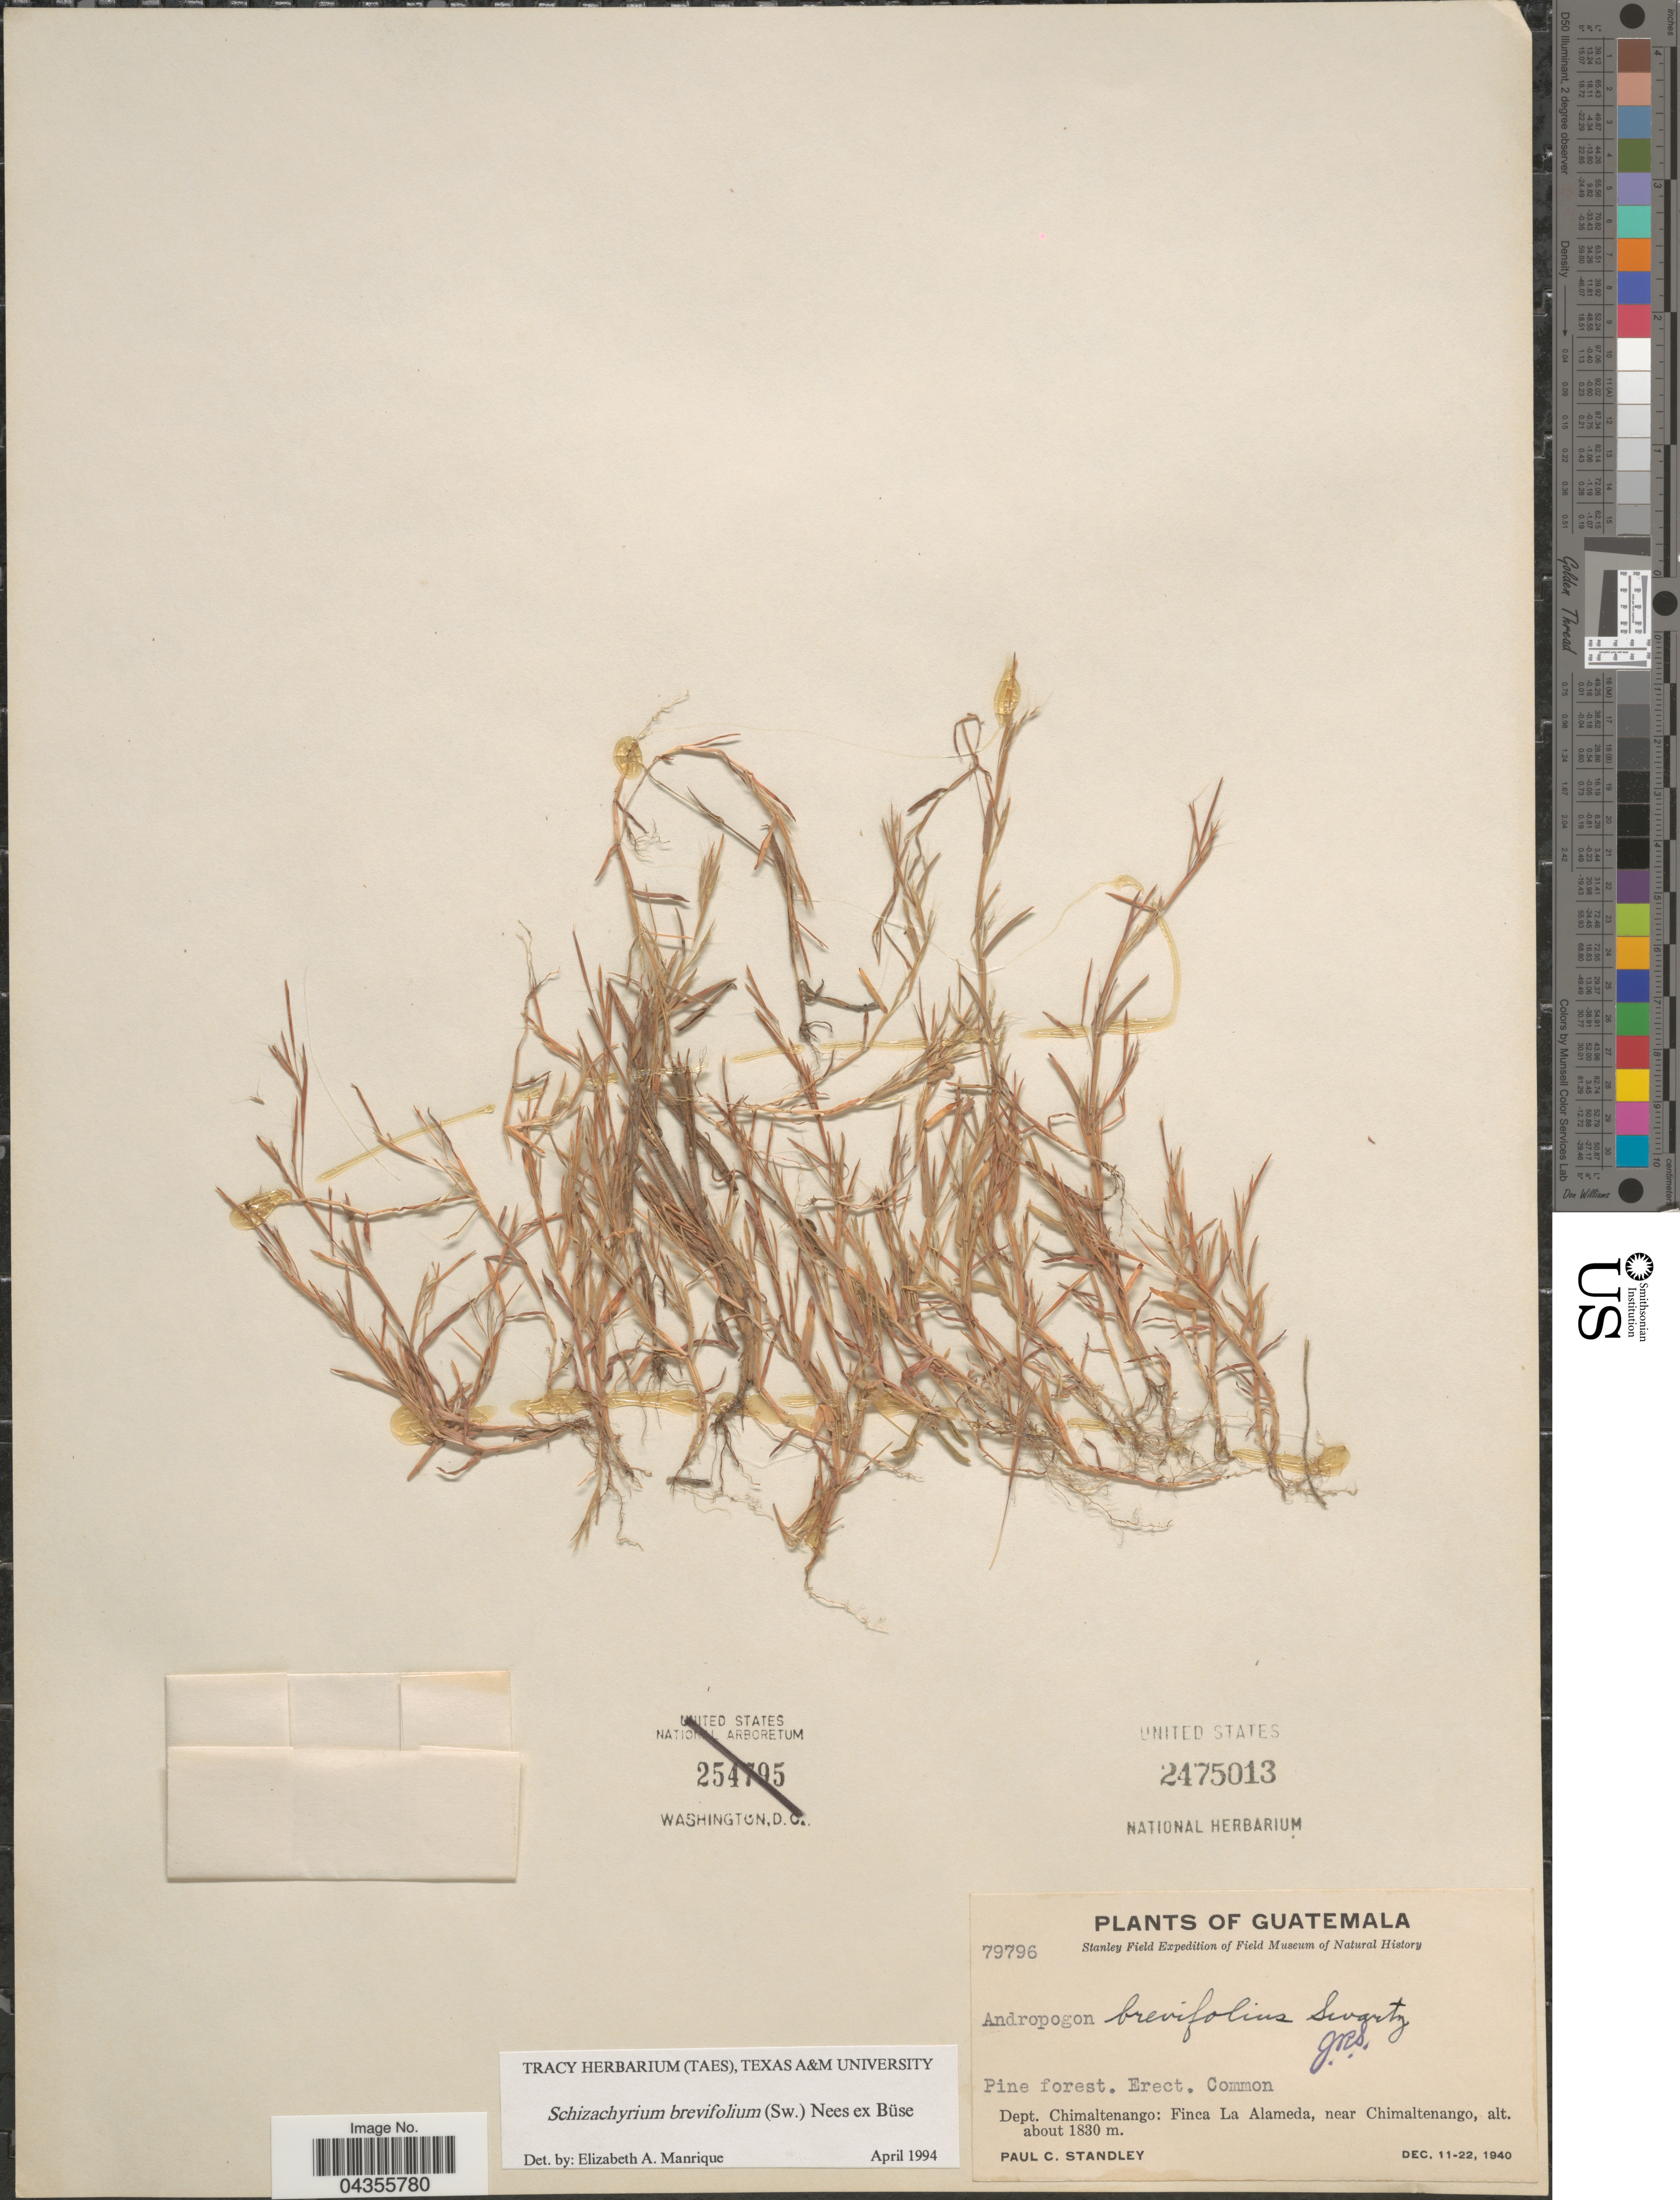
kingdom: Plantae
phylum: Tracheophyta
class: Liliopsida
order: Poales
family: Poaceae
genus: Schizachyrium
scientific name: Schizachyrium brevifolium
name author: (Sw.) Nees ex Büse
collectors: P. C. Standley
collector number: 79796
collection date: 1940-12-11/1940-12-22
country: Guatemala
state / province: Chimaltenango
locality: Stanley Field Expedition. Dept. Chimaltenango: Finca La Alameda, near Chimaltenango.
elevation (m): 1830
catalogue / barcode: US 2475013